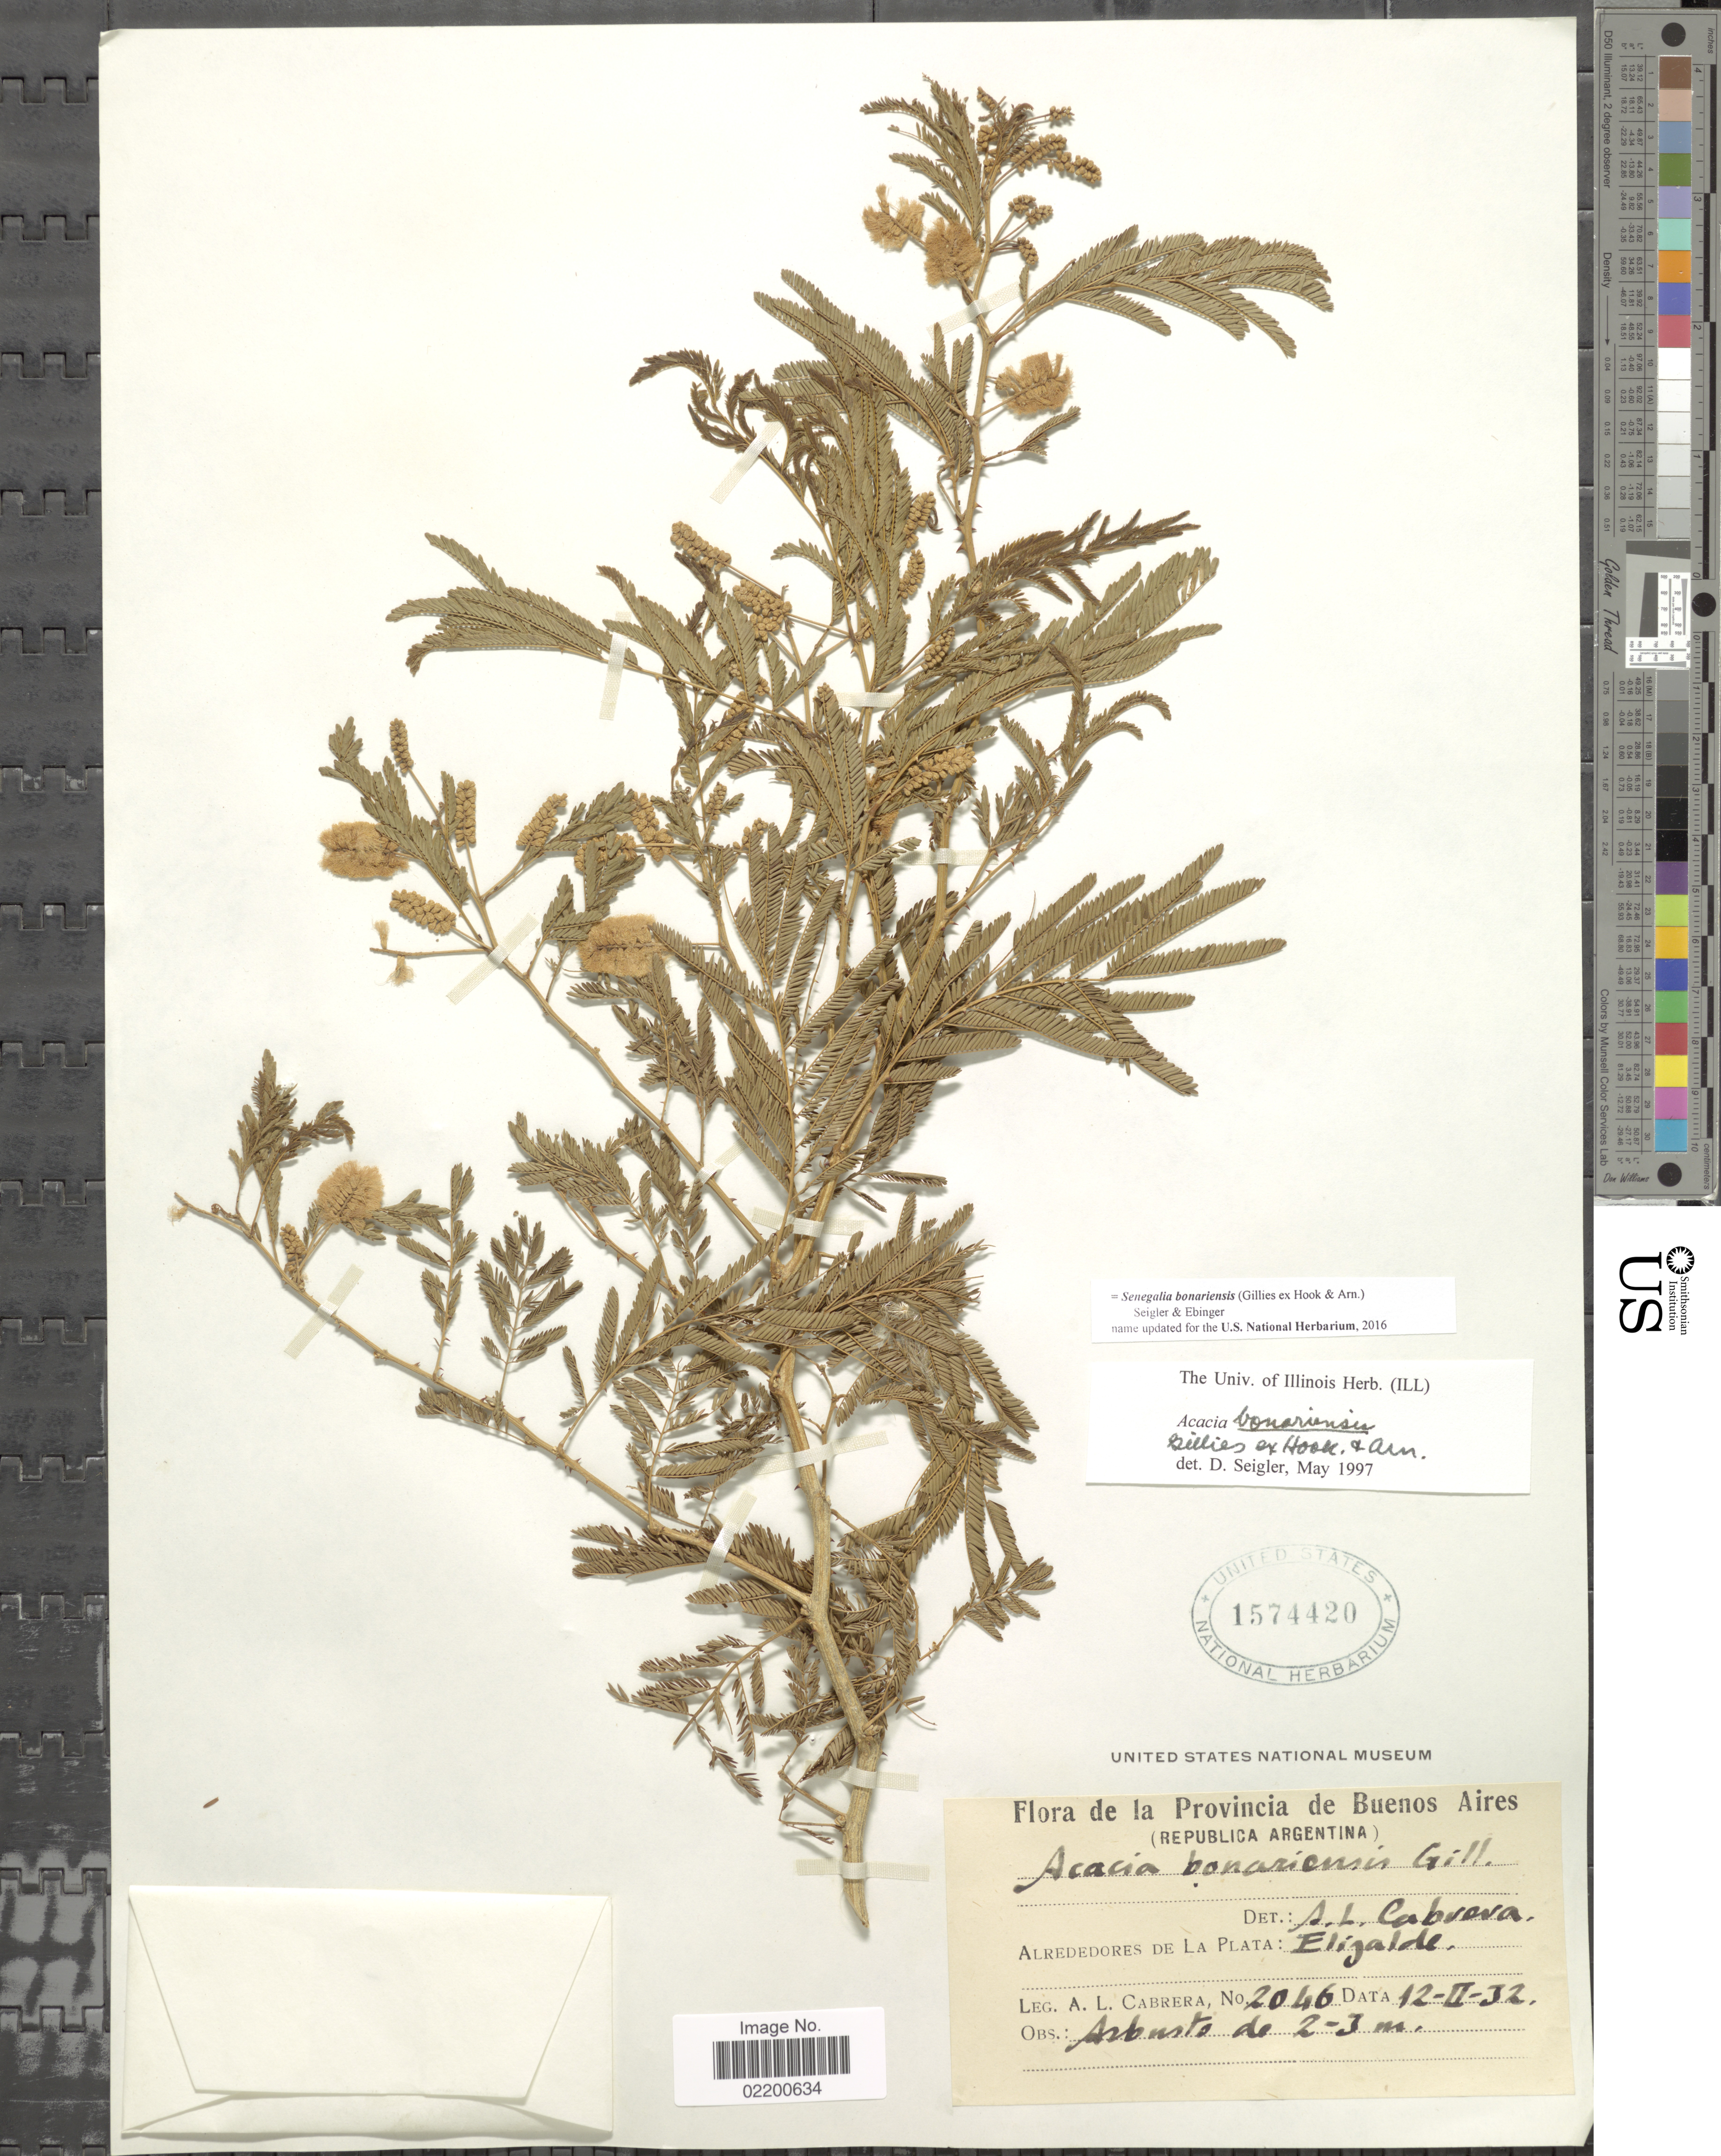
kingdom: Plantae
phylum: Tracheophyta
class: Magnoliopsida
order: Fabales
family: Fabaceae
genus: Senegalia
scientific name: Senegalia bonariensis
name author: (Gillies ex Hook. & Arn.) Seigler & Ebinger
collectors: A. L. Cabrera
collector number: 2046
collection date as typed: Transcribed d/m/y: 12/2/32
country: Argentina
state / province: Buenos Aires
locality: De la Provincia de Buenos Aires, Alrededores de La Plata: Eligalde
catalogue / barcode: US 1574420